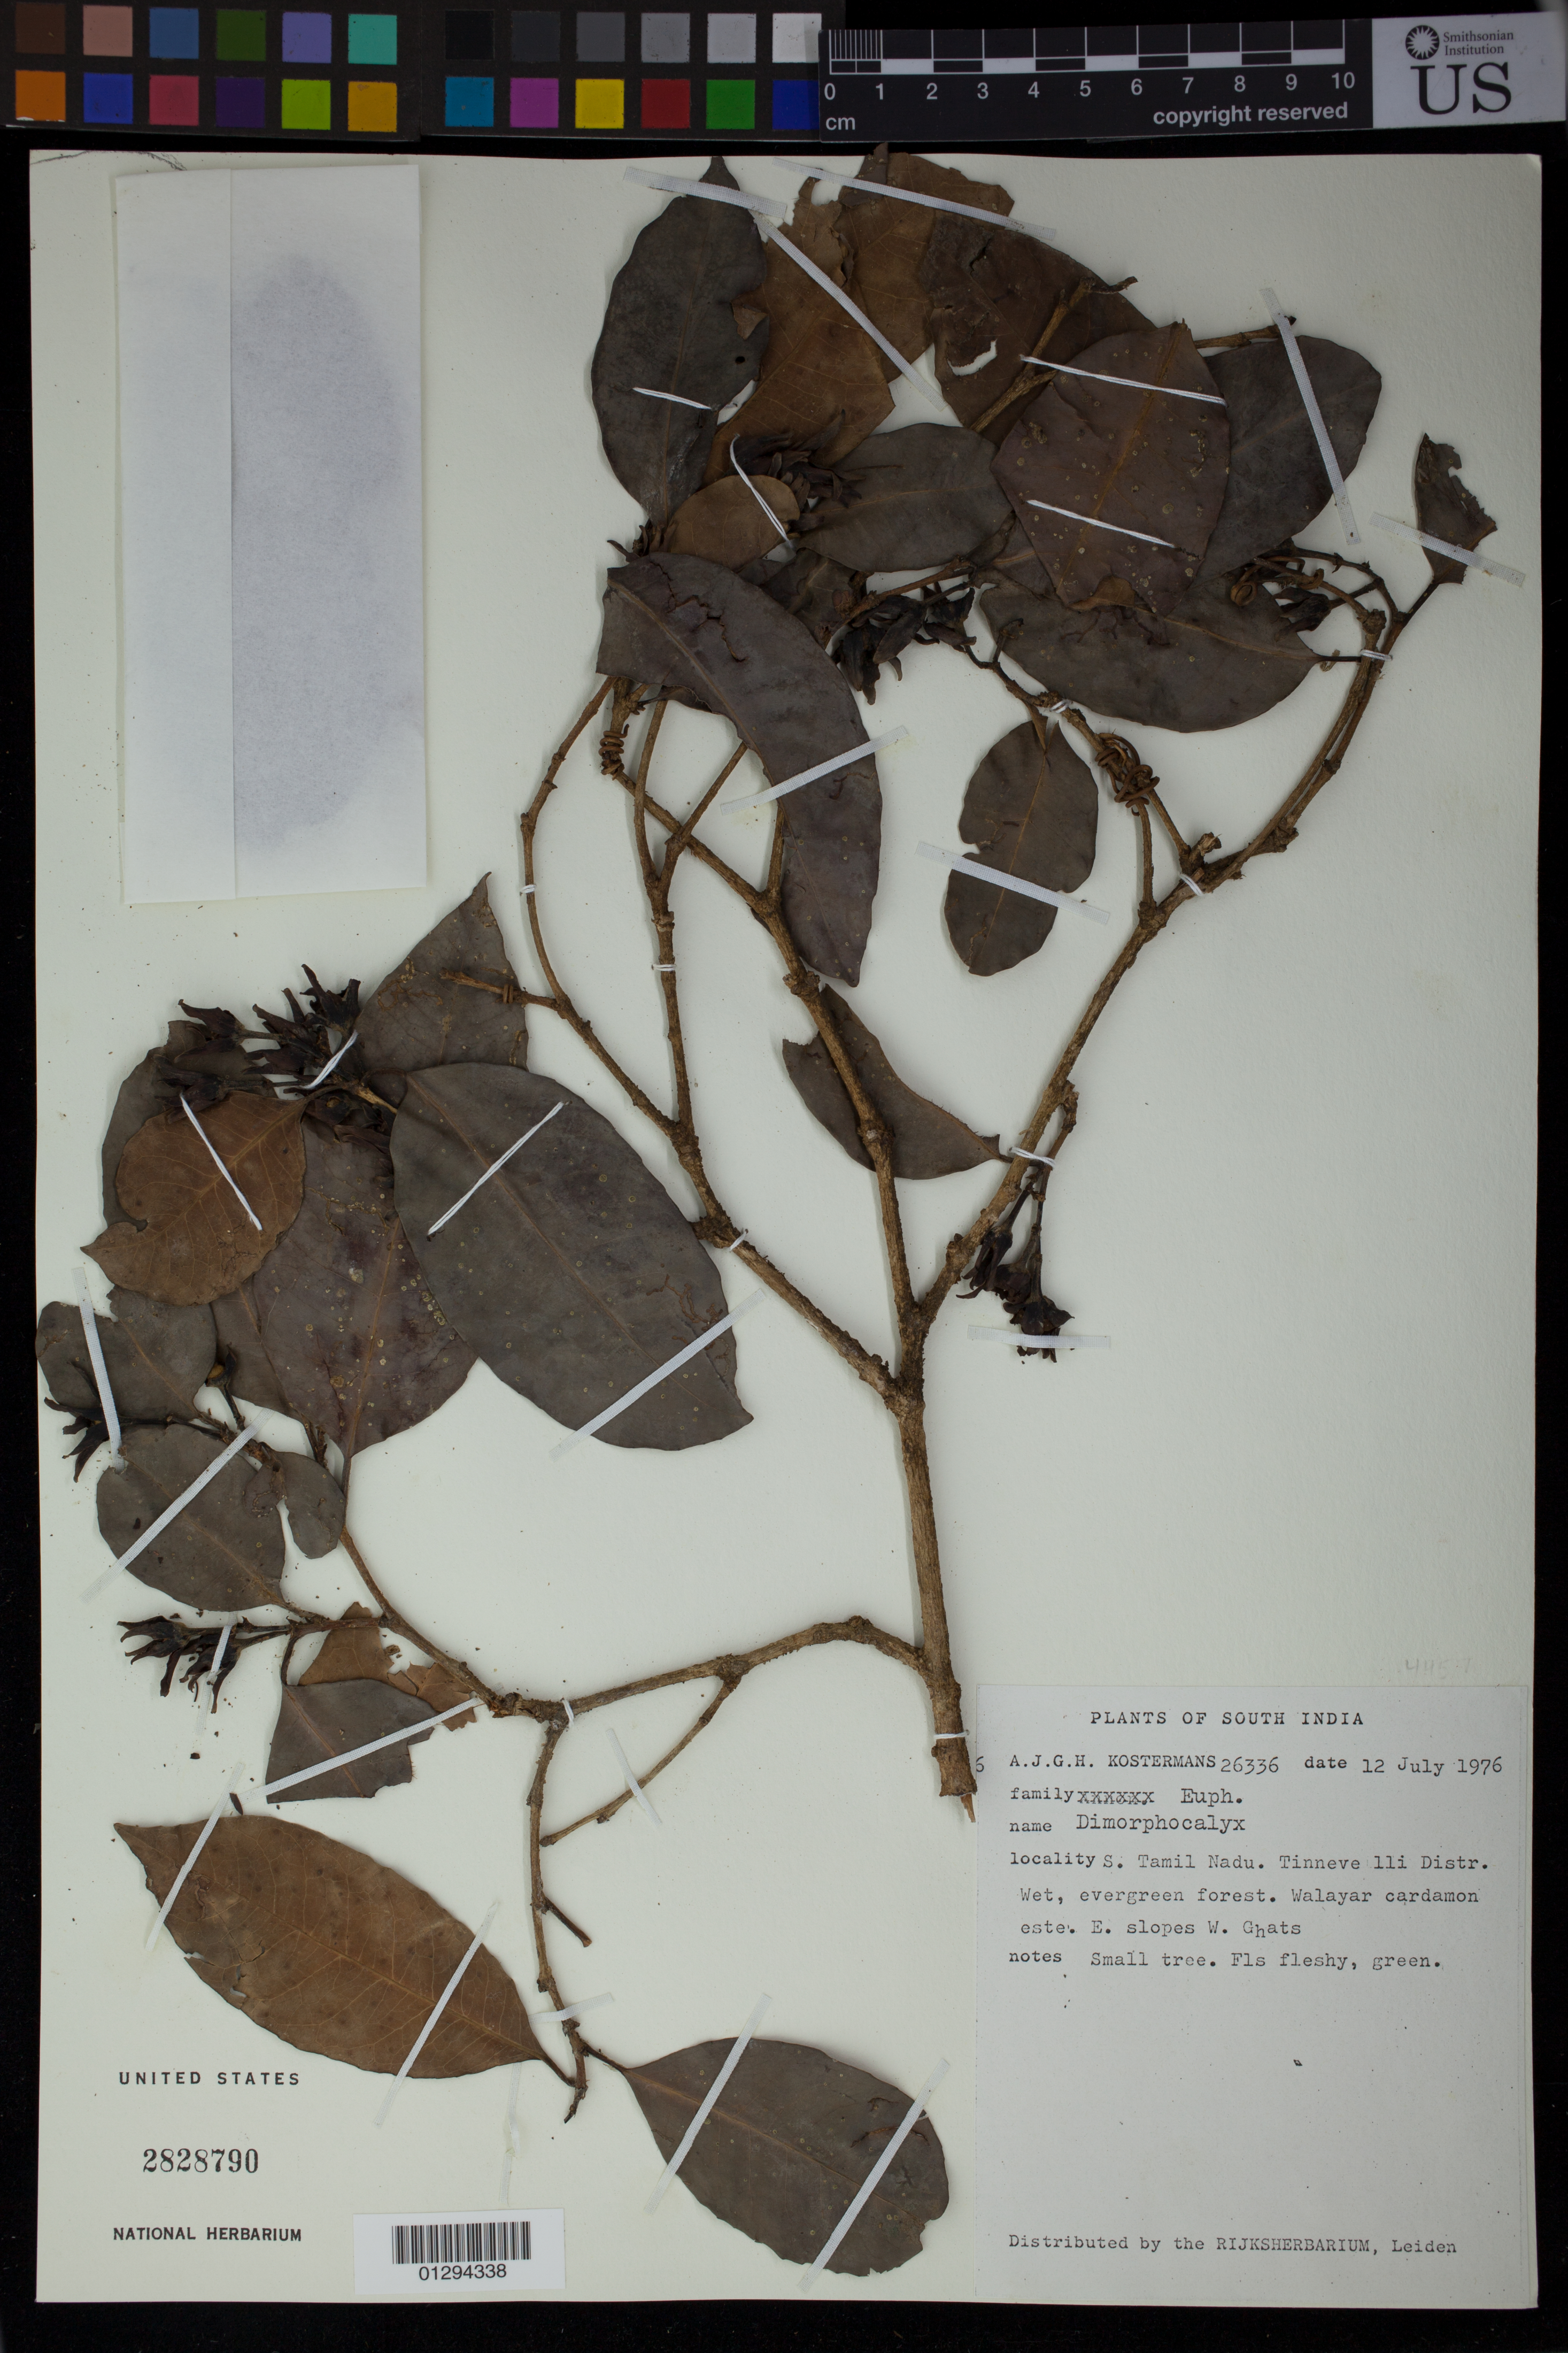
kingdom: Plantae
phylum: Tracheophyta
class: Magnoliopsida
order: Malpighiales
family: Euphorbiaceae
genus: Dimorphocalyx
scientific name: Dimorphocalyx sp.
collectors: A. J. G. Kostermans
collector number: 26336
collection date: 1976-07-12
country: India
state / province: Tamil Nadu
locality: S. Tamil Nadu. Tinneve lli Distr. [Tirunelveli, aka Nellai, District] E. slopes W. Ghats.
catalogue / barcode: US 2828790